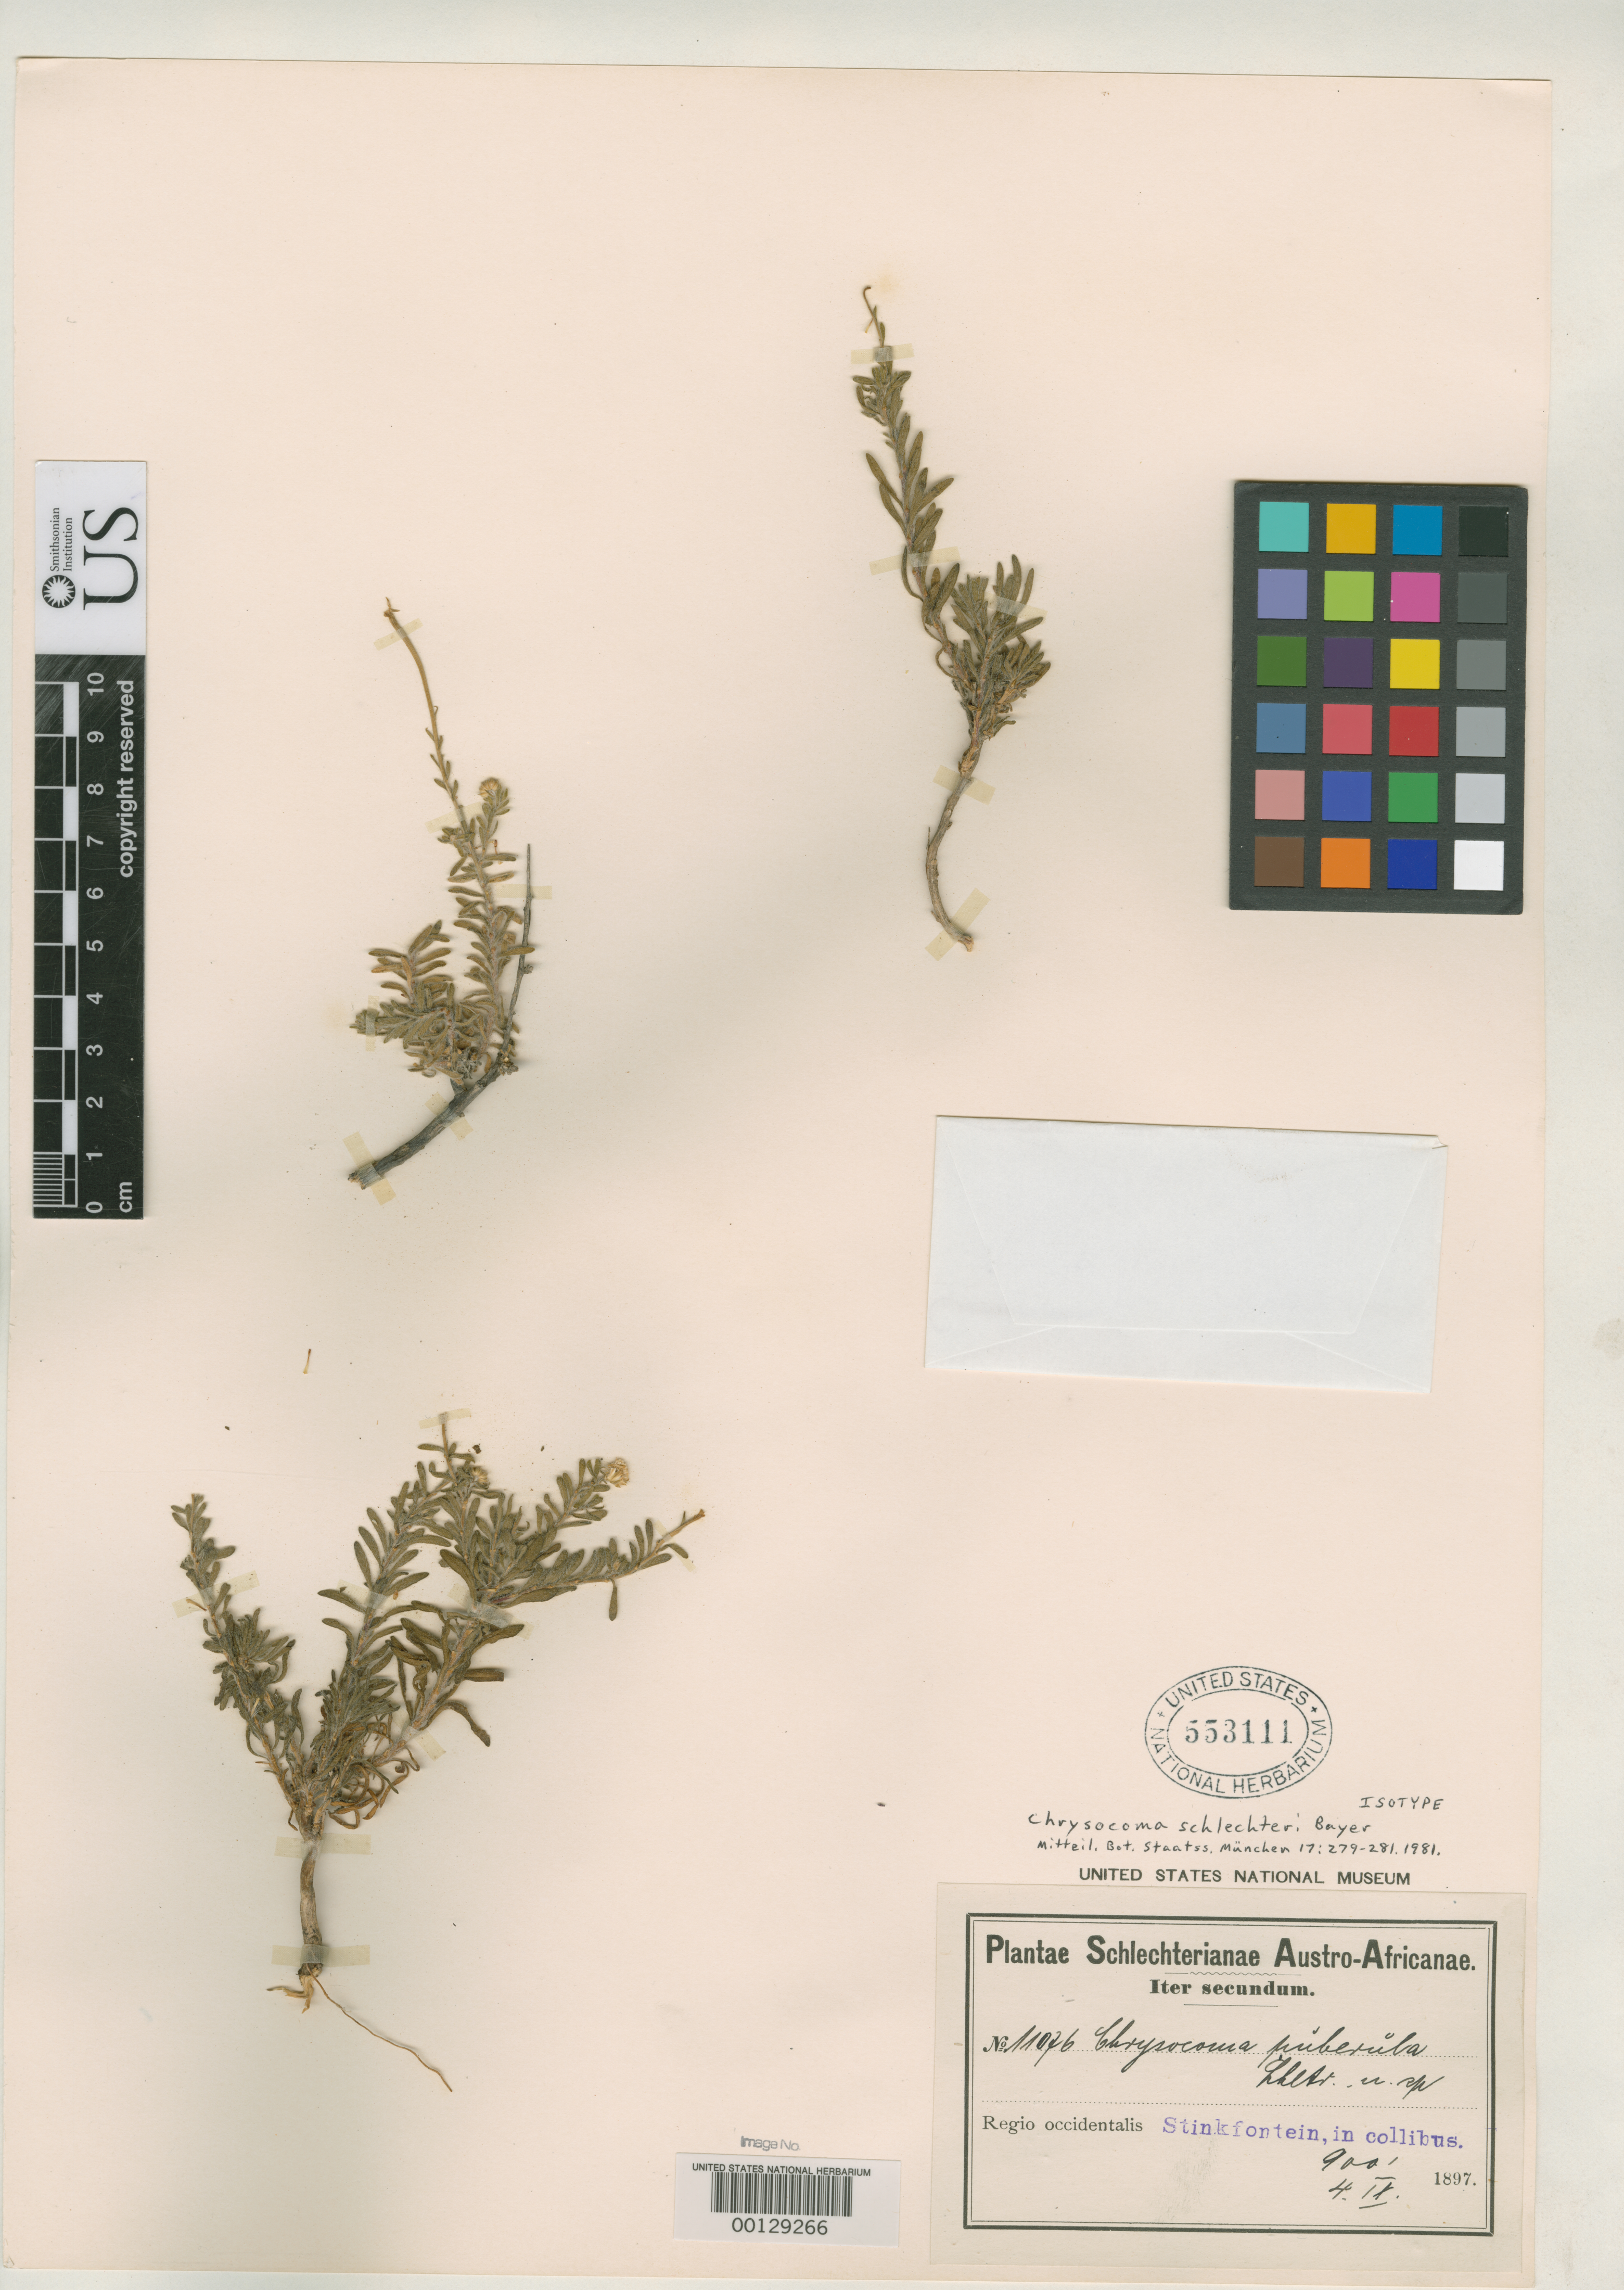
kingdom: Plantae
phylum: Tracheophyta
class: Magnoliopsida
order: Asterales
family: Asteraceae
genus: Chrysocoma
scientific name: Chrysocoma schlecteri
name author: Bayer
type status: Isotype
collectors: F. R. R. Schlechter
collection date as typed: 04 Sep 1897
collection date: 1897-09-04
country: South Africa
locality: Alt. 900 ft.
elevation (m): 274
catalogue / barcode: US 553111